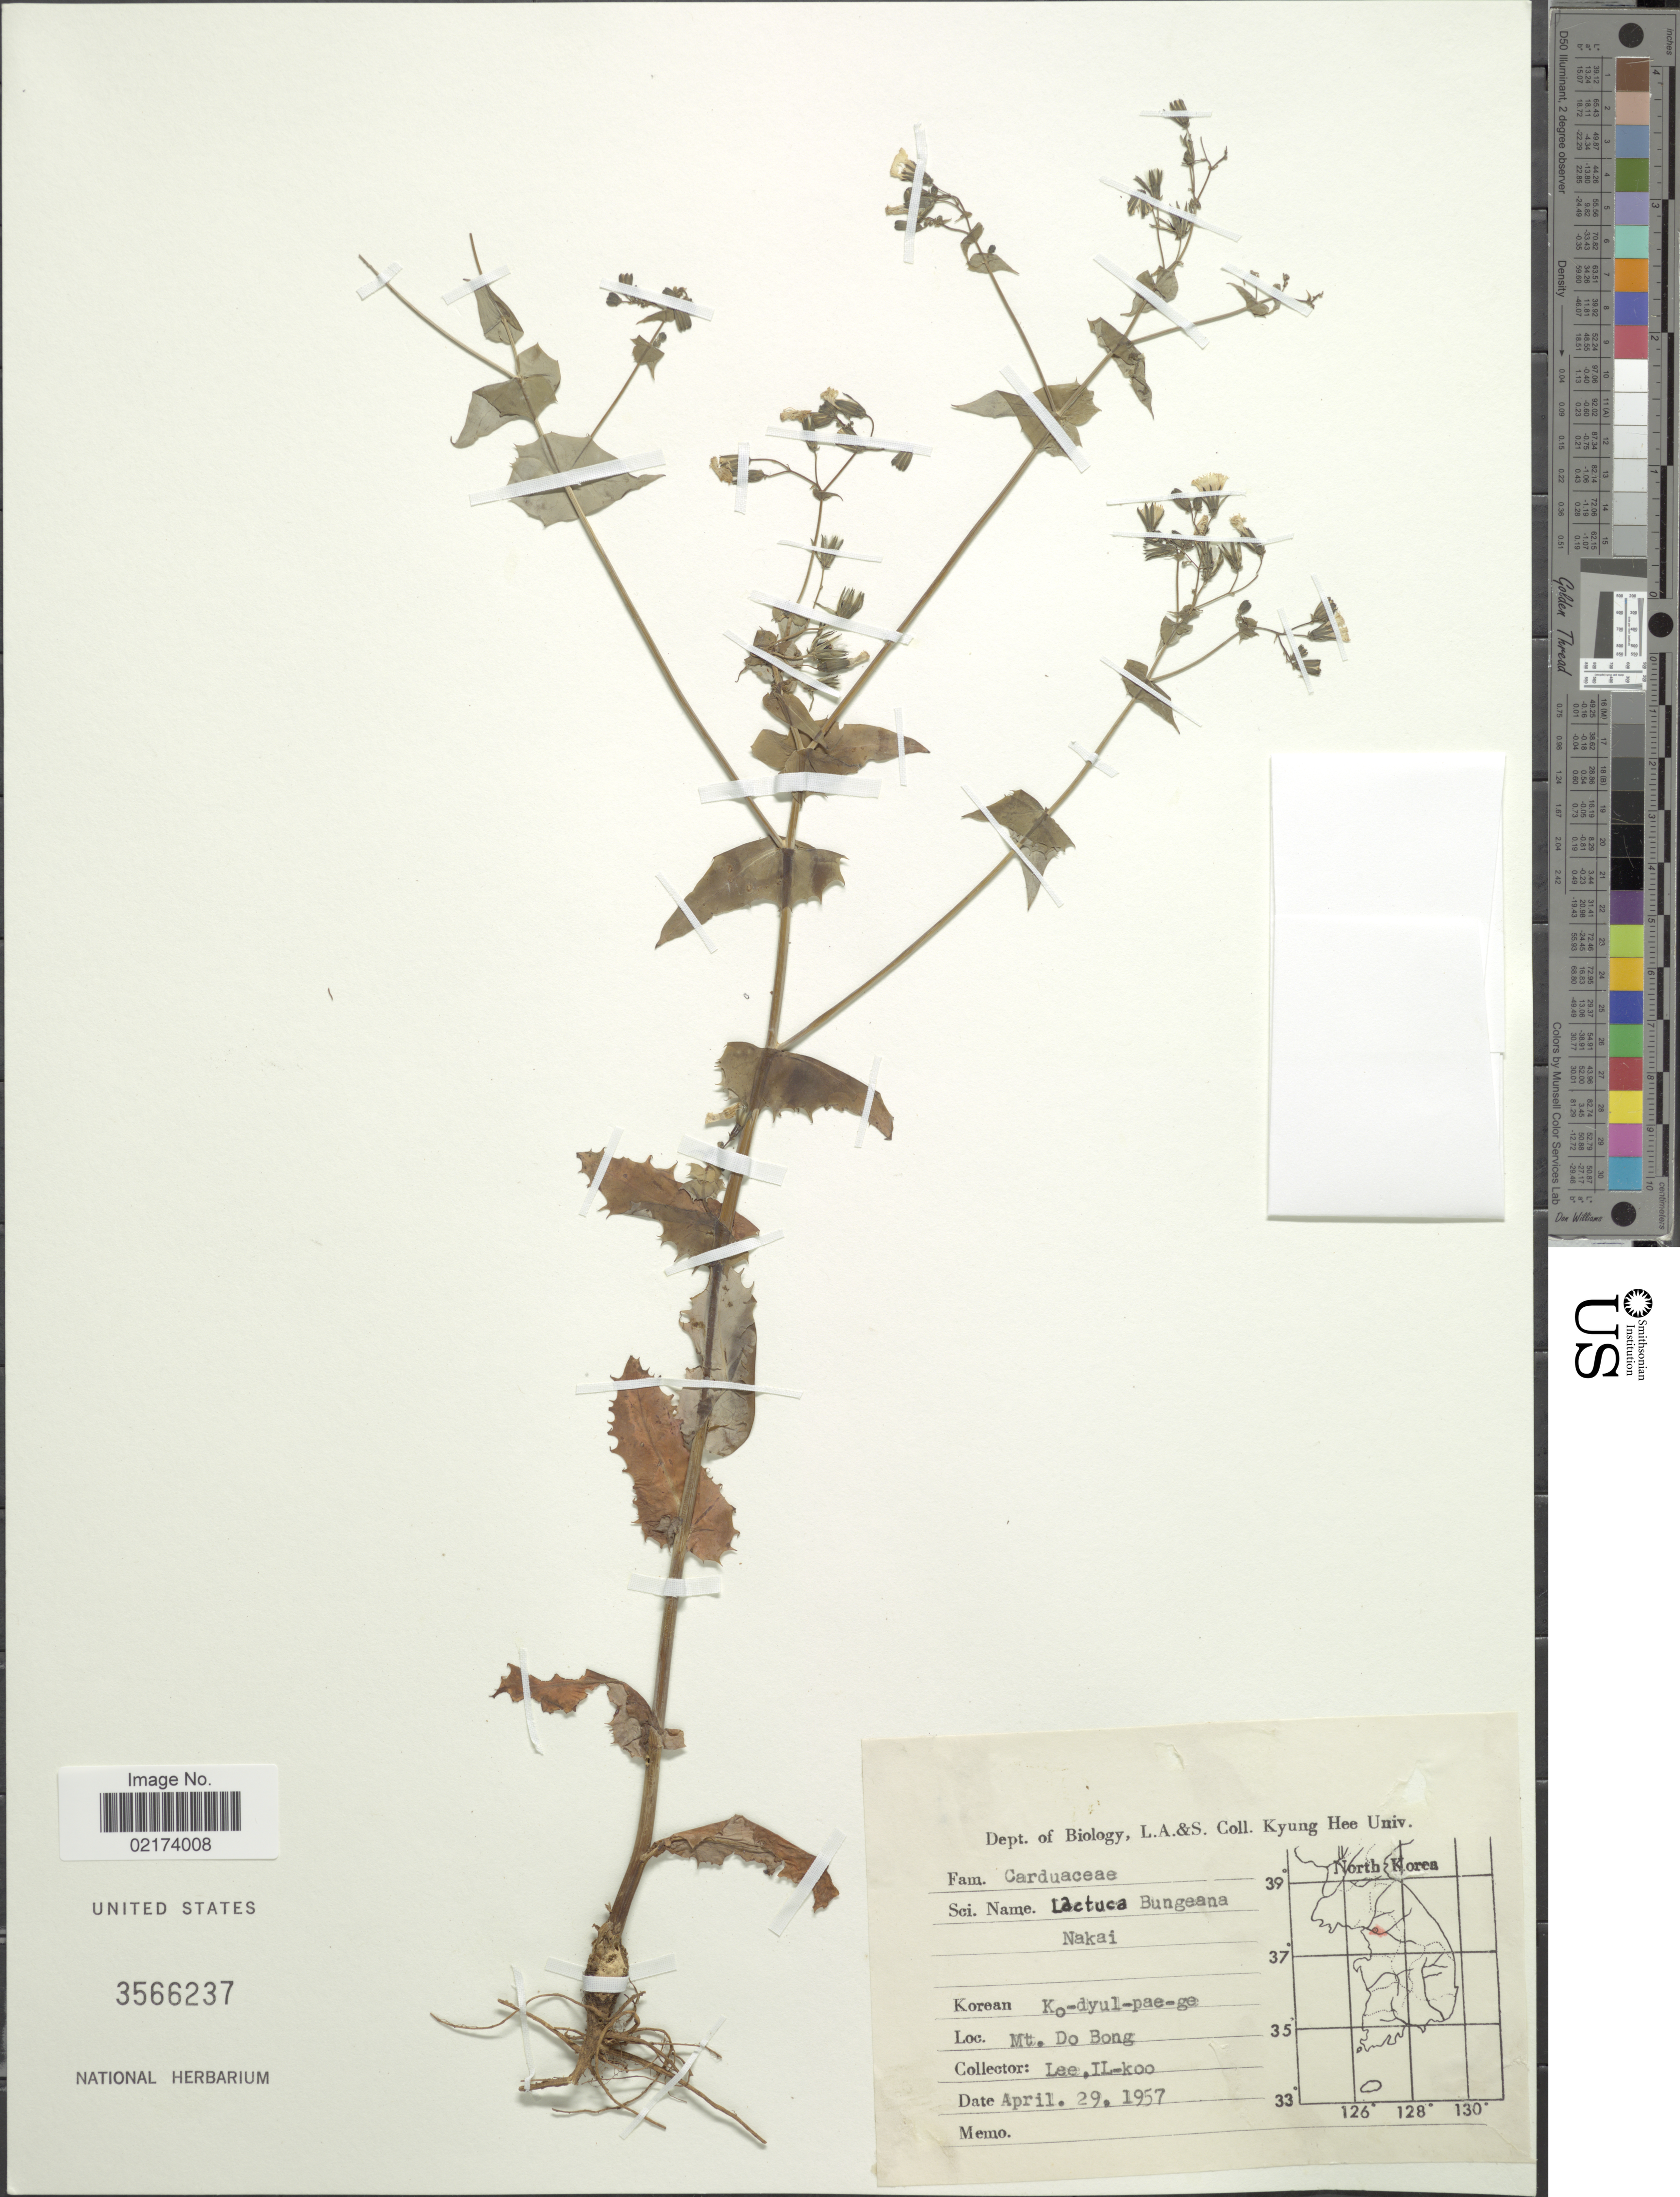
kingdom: Plantae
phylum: Tracheophyta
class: Magnoliopsida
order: Asterales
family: Asteraceae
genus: Crepidiastrum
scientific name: Crepidiastrum sonchifolium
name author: (Maxim.) Pak & Kawano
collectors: Il-Ko Lee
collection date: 1957-04-29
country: South Korea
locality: Mt. Do Bong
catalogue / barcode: US 3566237